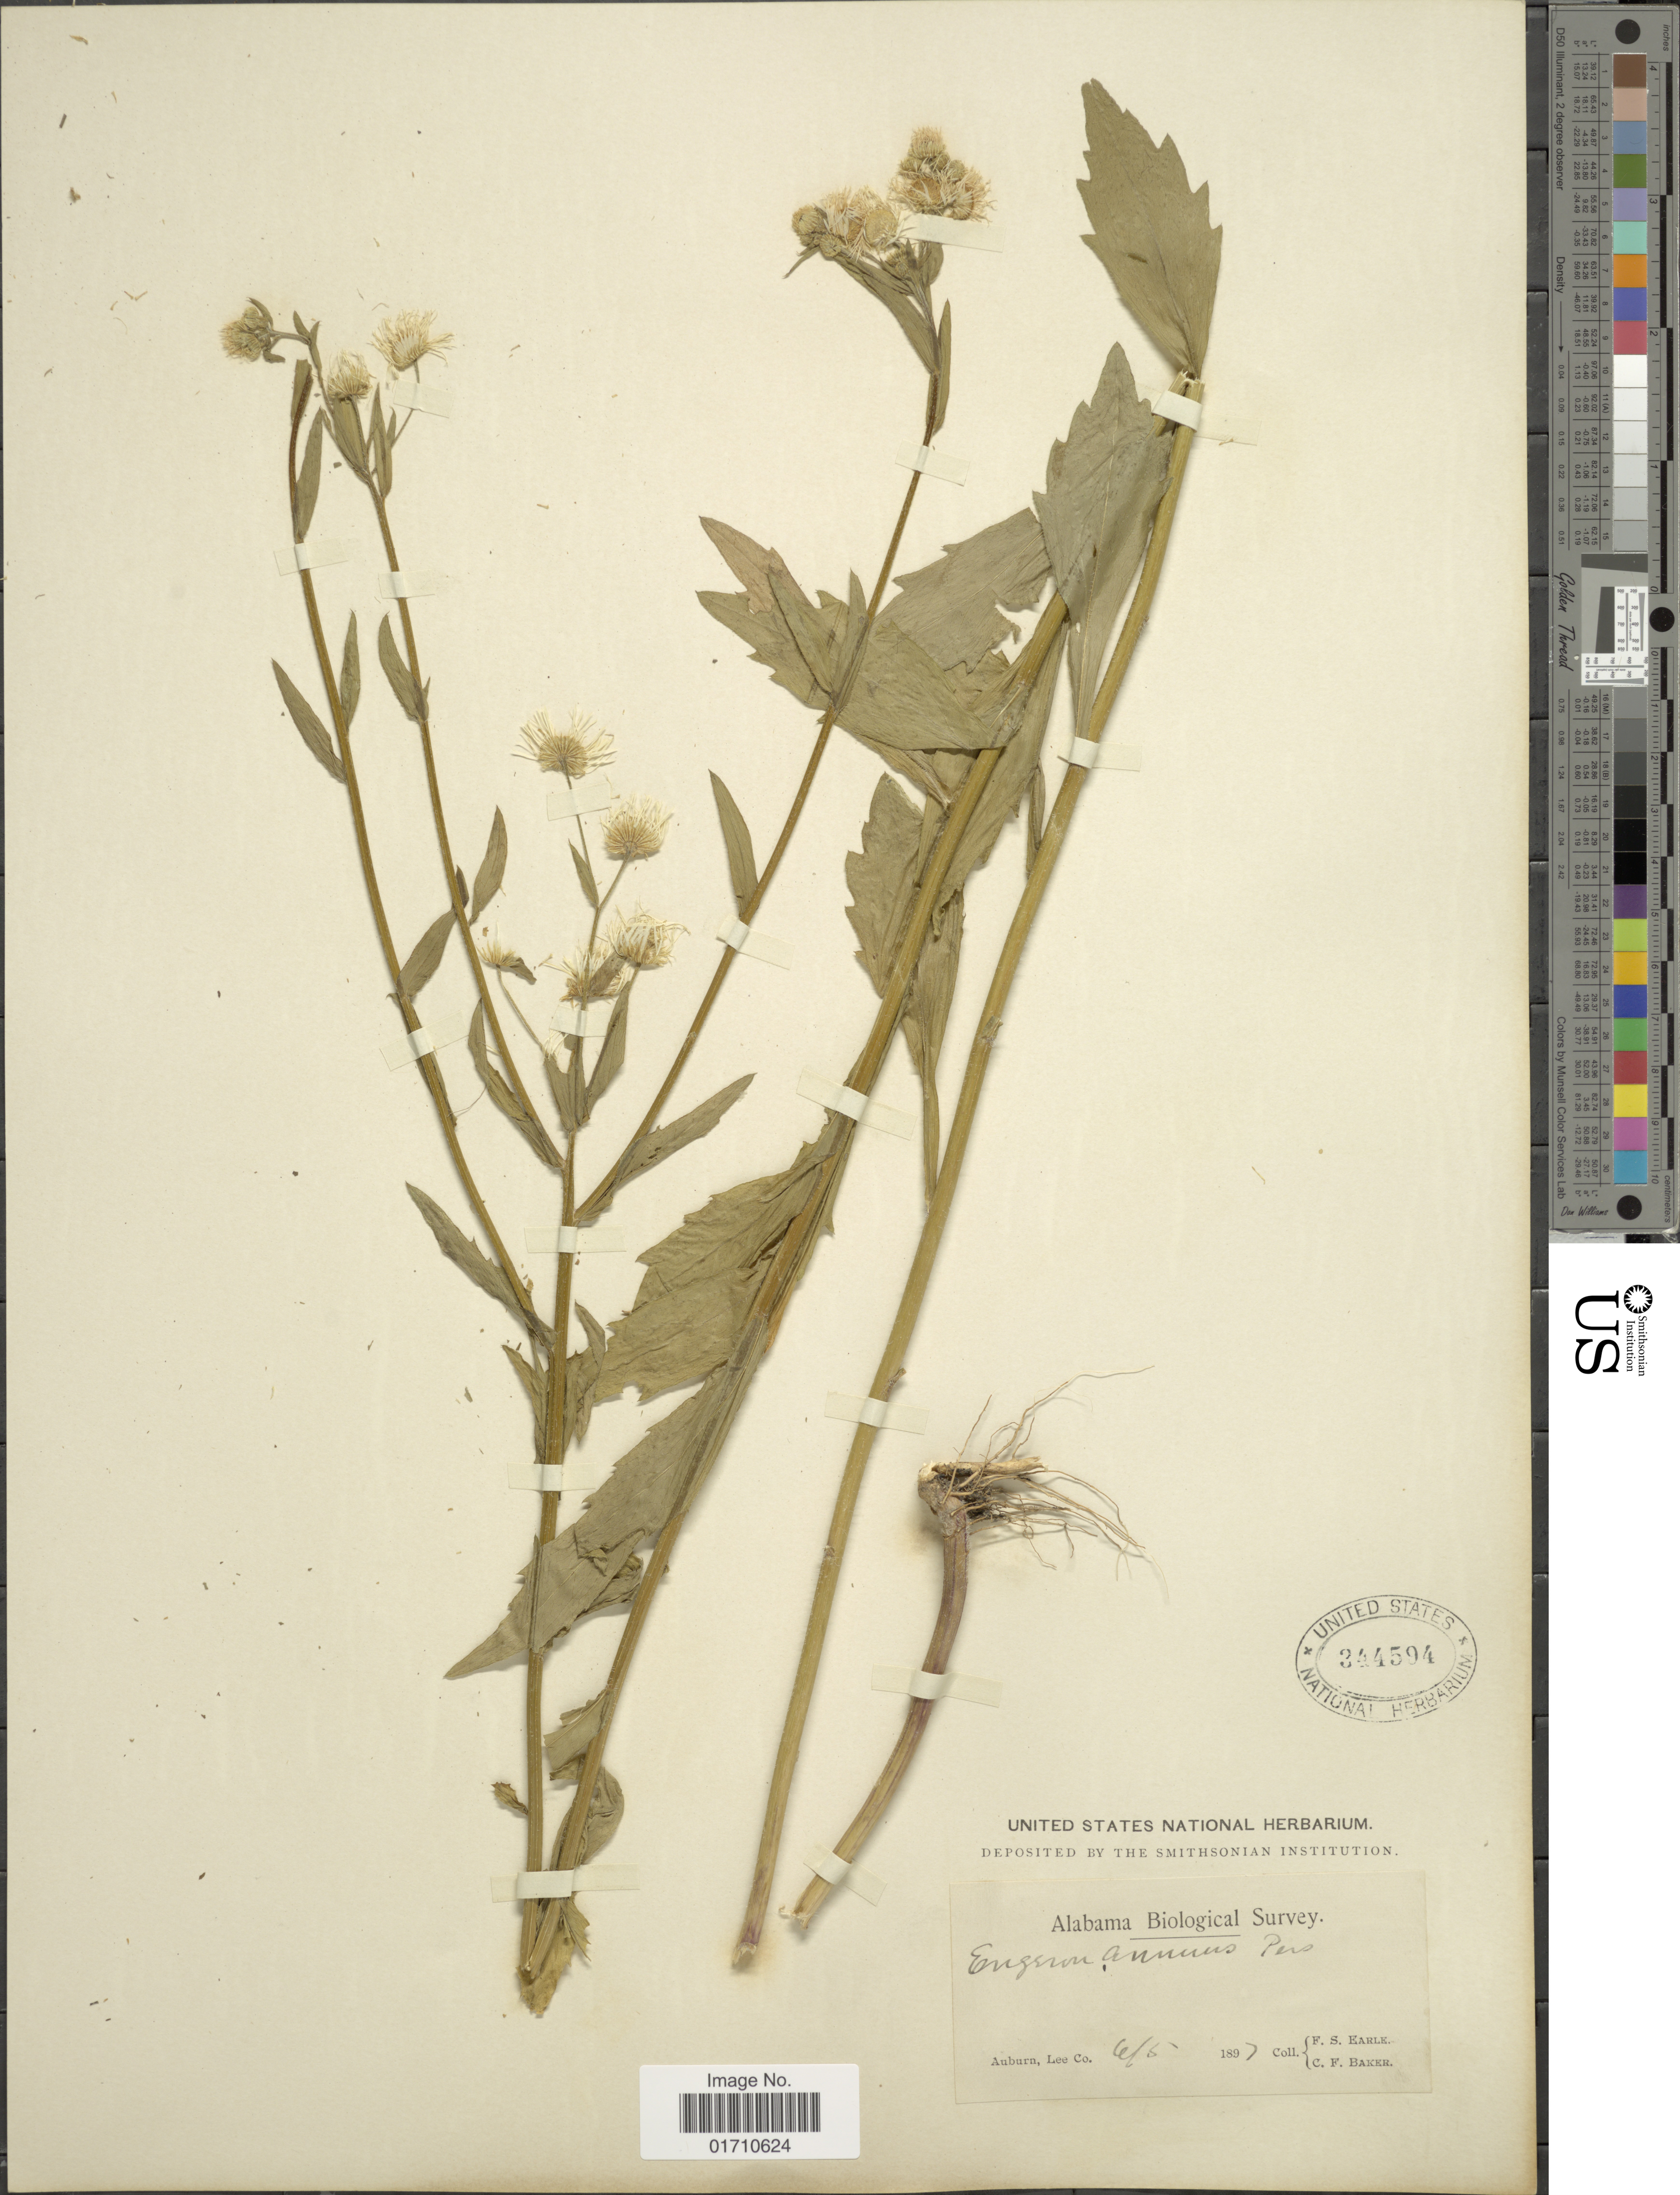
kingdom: Plantae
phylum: Tracheophyta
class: Magnoliopsida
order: Asterales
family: Asteraceae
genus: Erigeron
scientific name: Erigeron annuus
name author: (L.) Pers.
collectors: F. S. Earle & C. F. Baker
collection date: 1897-05-04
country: United States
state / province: Alabama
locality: Auburn, Lee Co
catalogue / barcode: US 344594